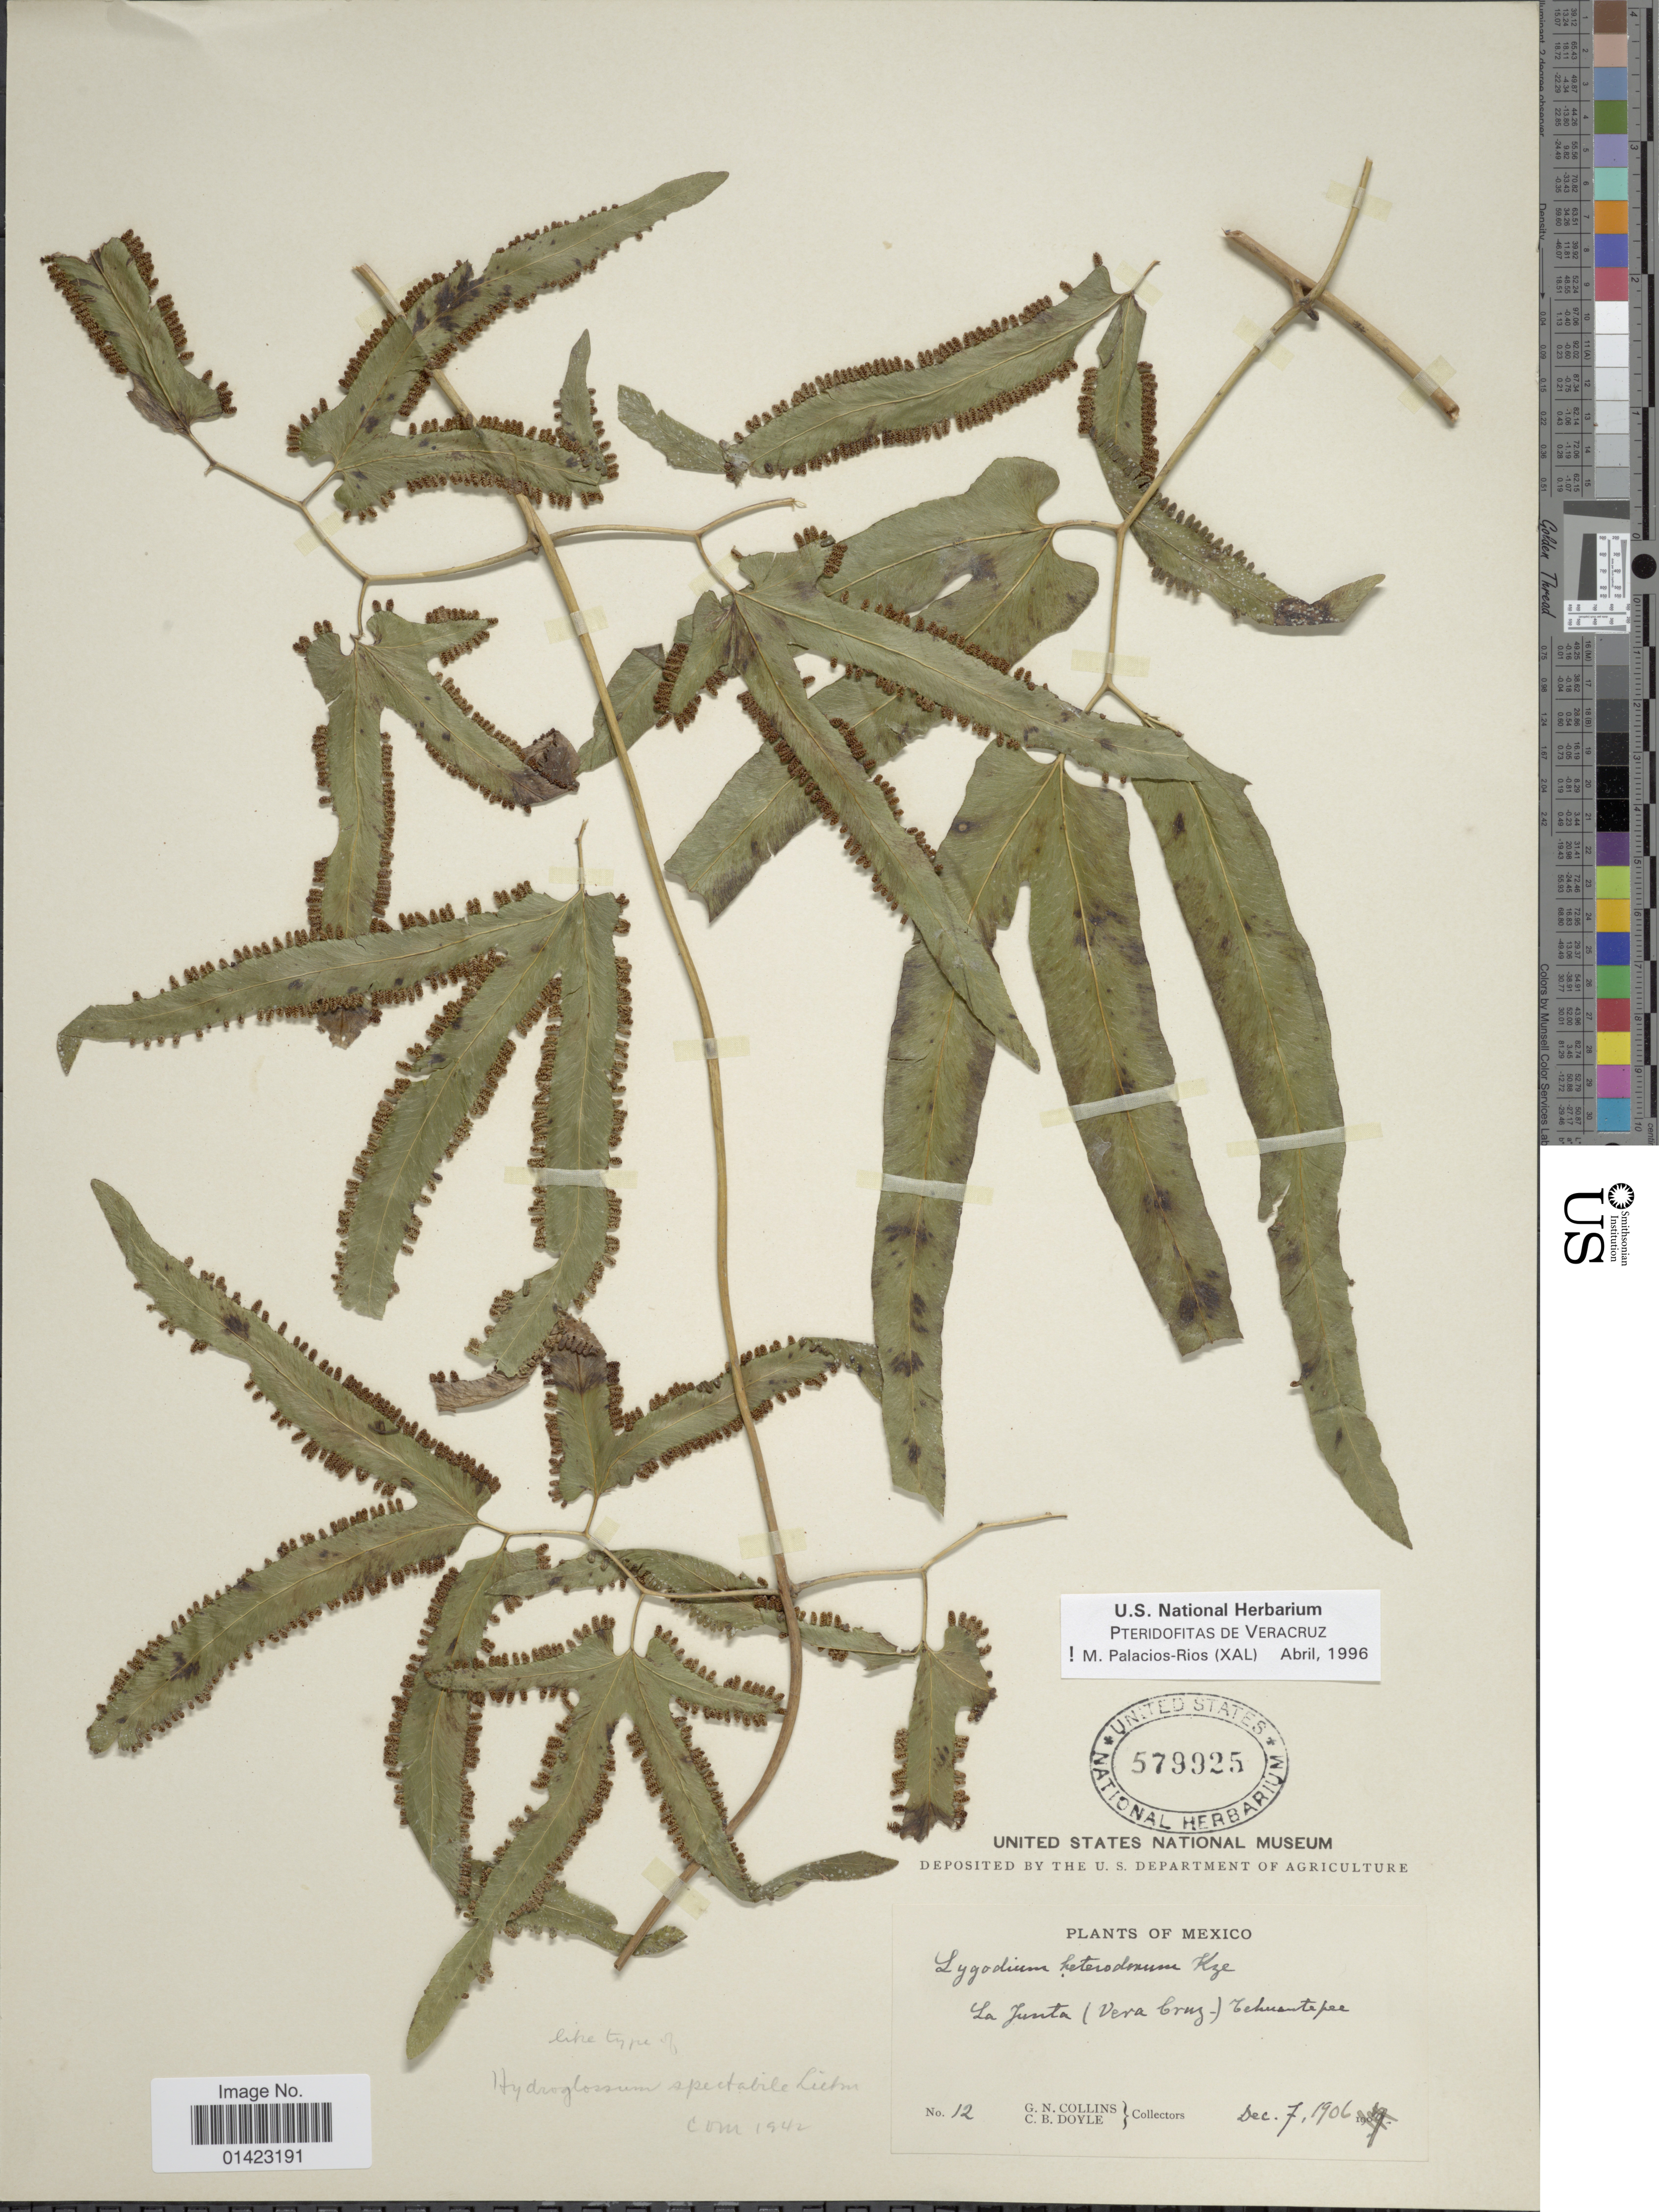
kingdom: Plantae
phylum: Tracheophyta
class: Polypodiopsida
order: Schizaeales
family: Lygodiaceae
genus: Lygodium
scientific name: Lygodium heterodoxum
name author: Kunze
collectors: G. Collins & C. Doyle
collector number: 12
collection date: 1906-12-07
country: Mexico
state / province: Veracruz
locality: La Junta (Vera Cruz)-Tehuantepec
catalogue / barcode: US 579925